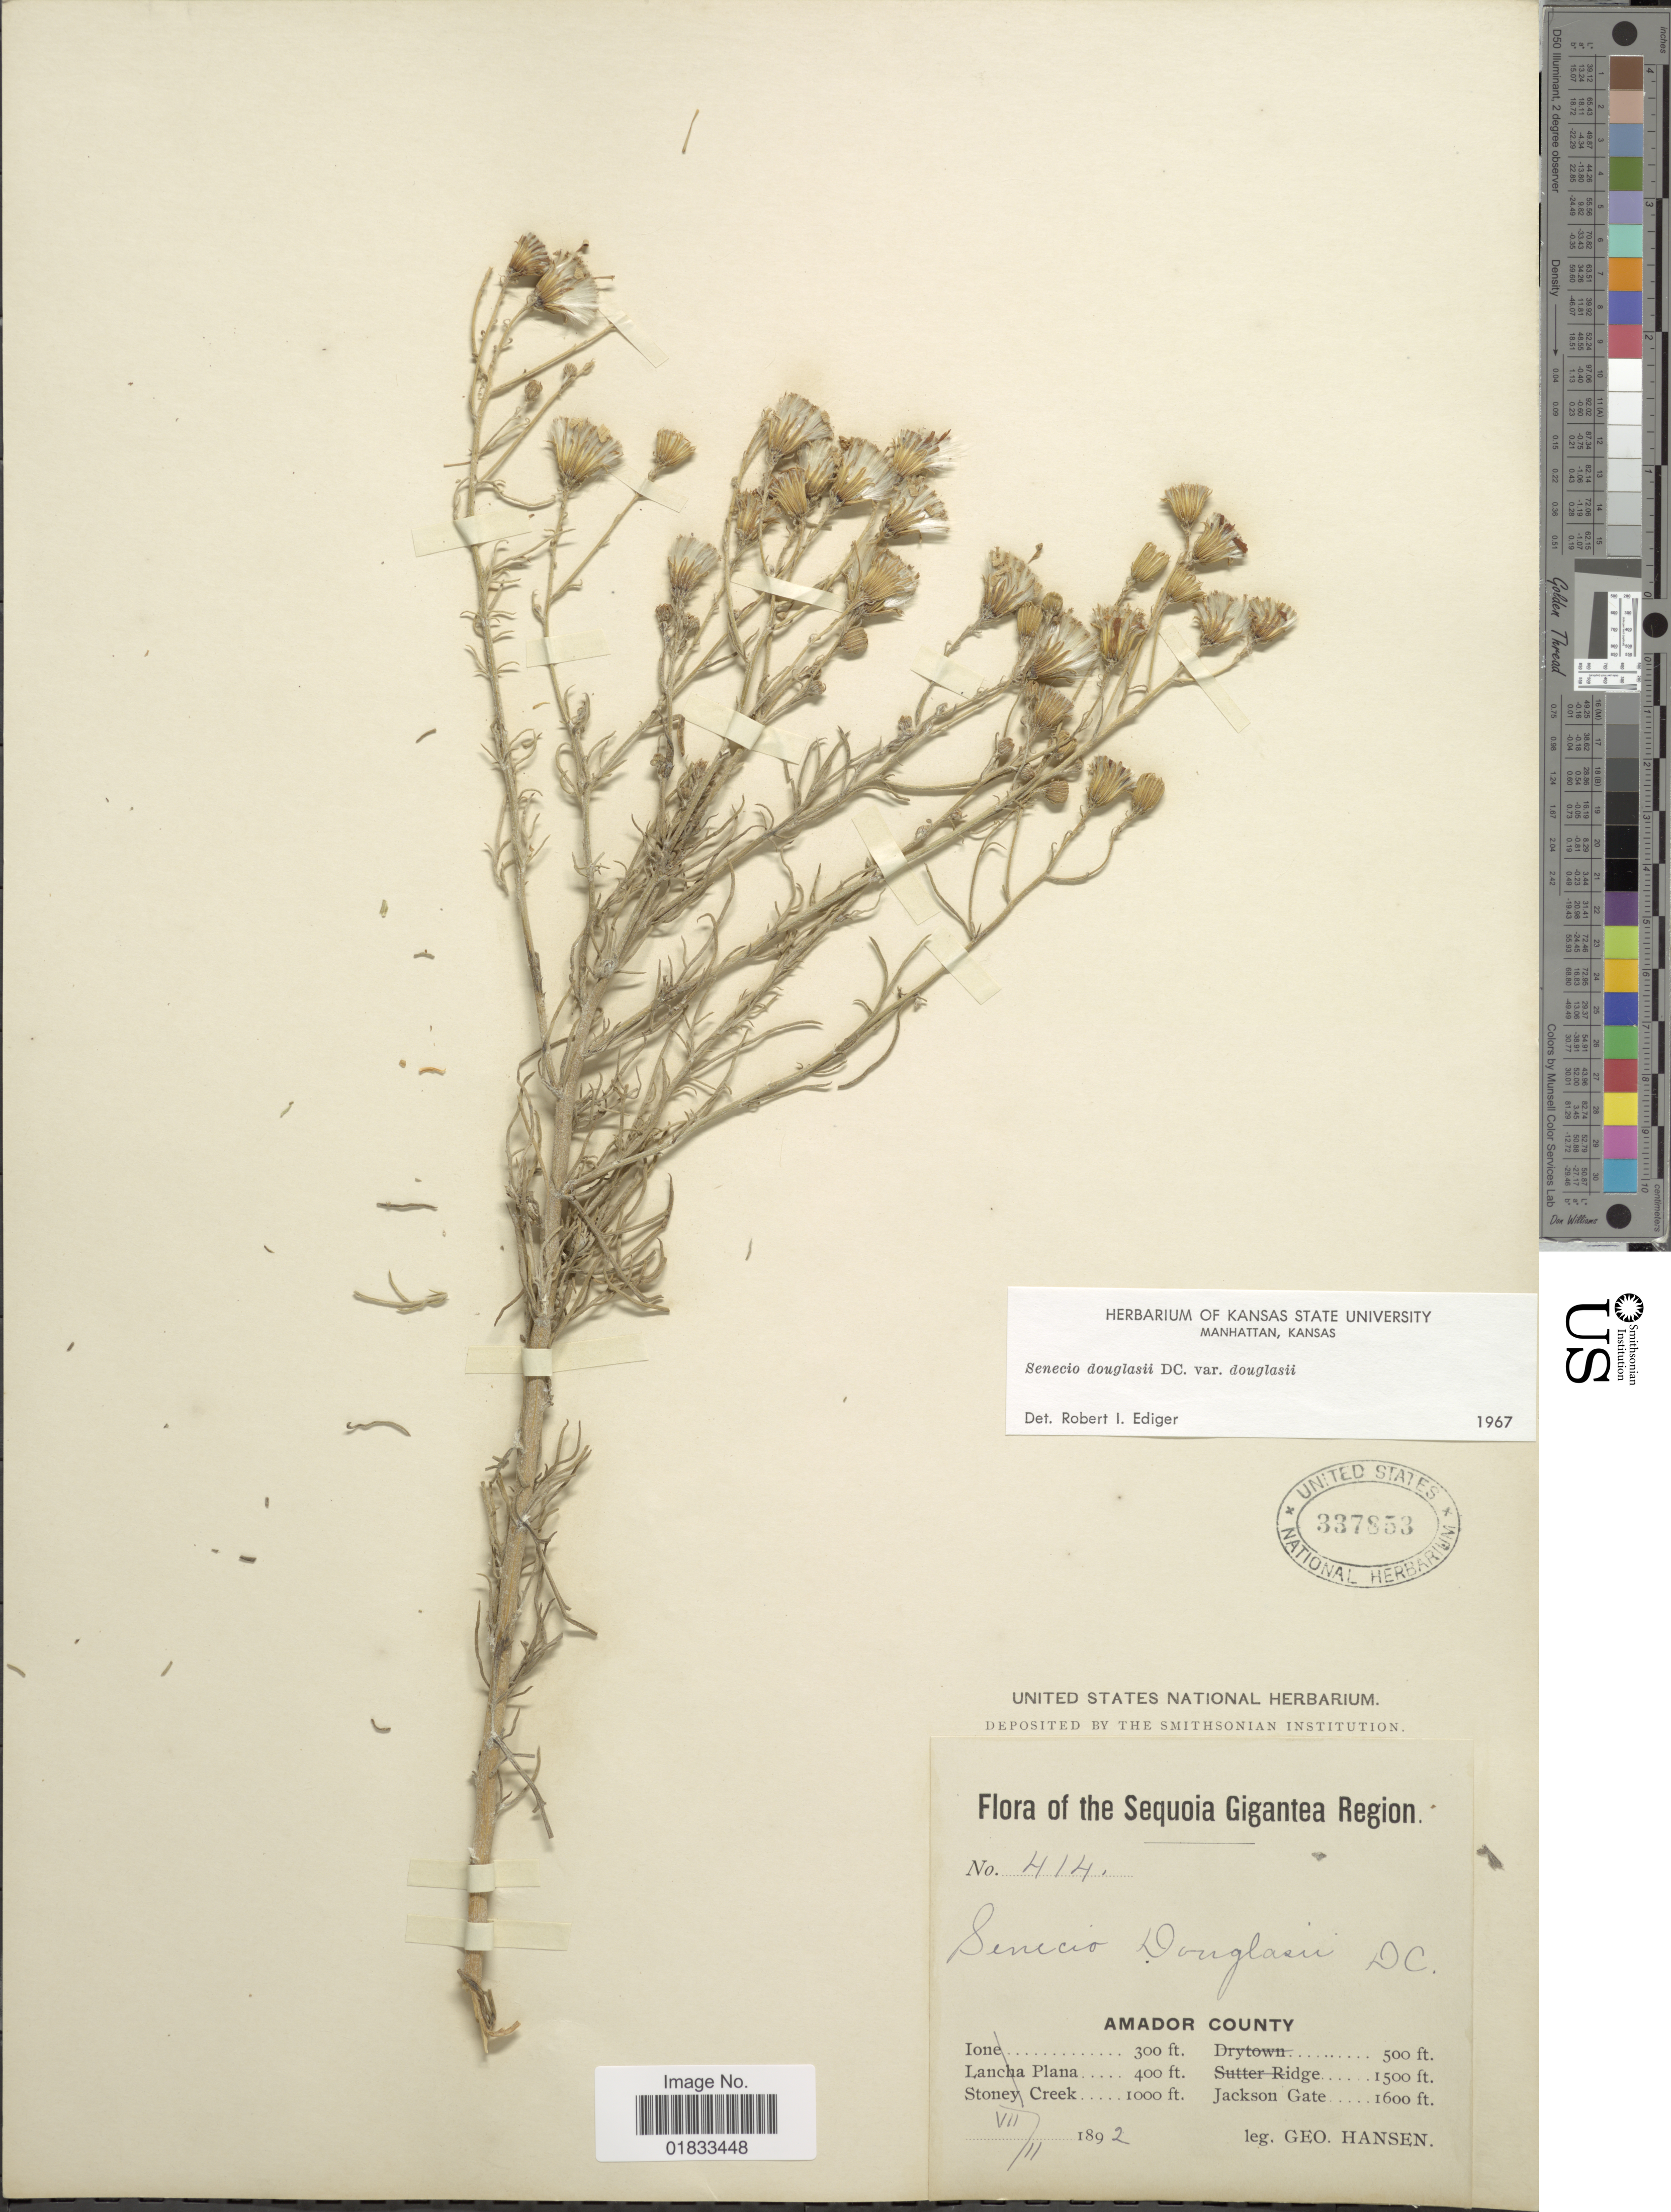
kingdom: Plantae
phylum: Tracheophyta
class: Magnoliopsida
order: Asterales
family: Asteraceae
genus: Senecio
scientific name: Senecio flaccidus var. douglasii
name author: (DC.) B.L. Turner & T.M. Barkley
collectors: G. Hansen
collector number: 414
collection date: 1892-07-11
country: United States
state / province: California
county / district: Amador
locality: Sequoia Gigantea Region, Amador County, Jackson Gate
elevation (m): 488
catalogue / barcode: US 337853